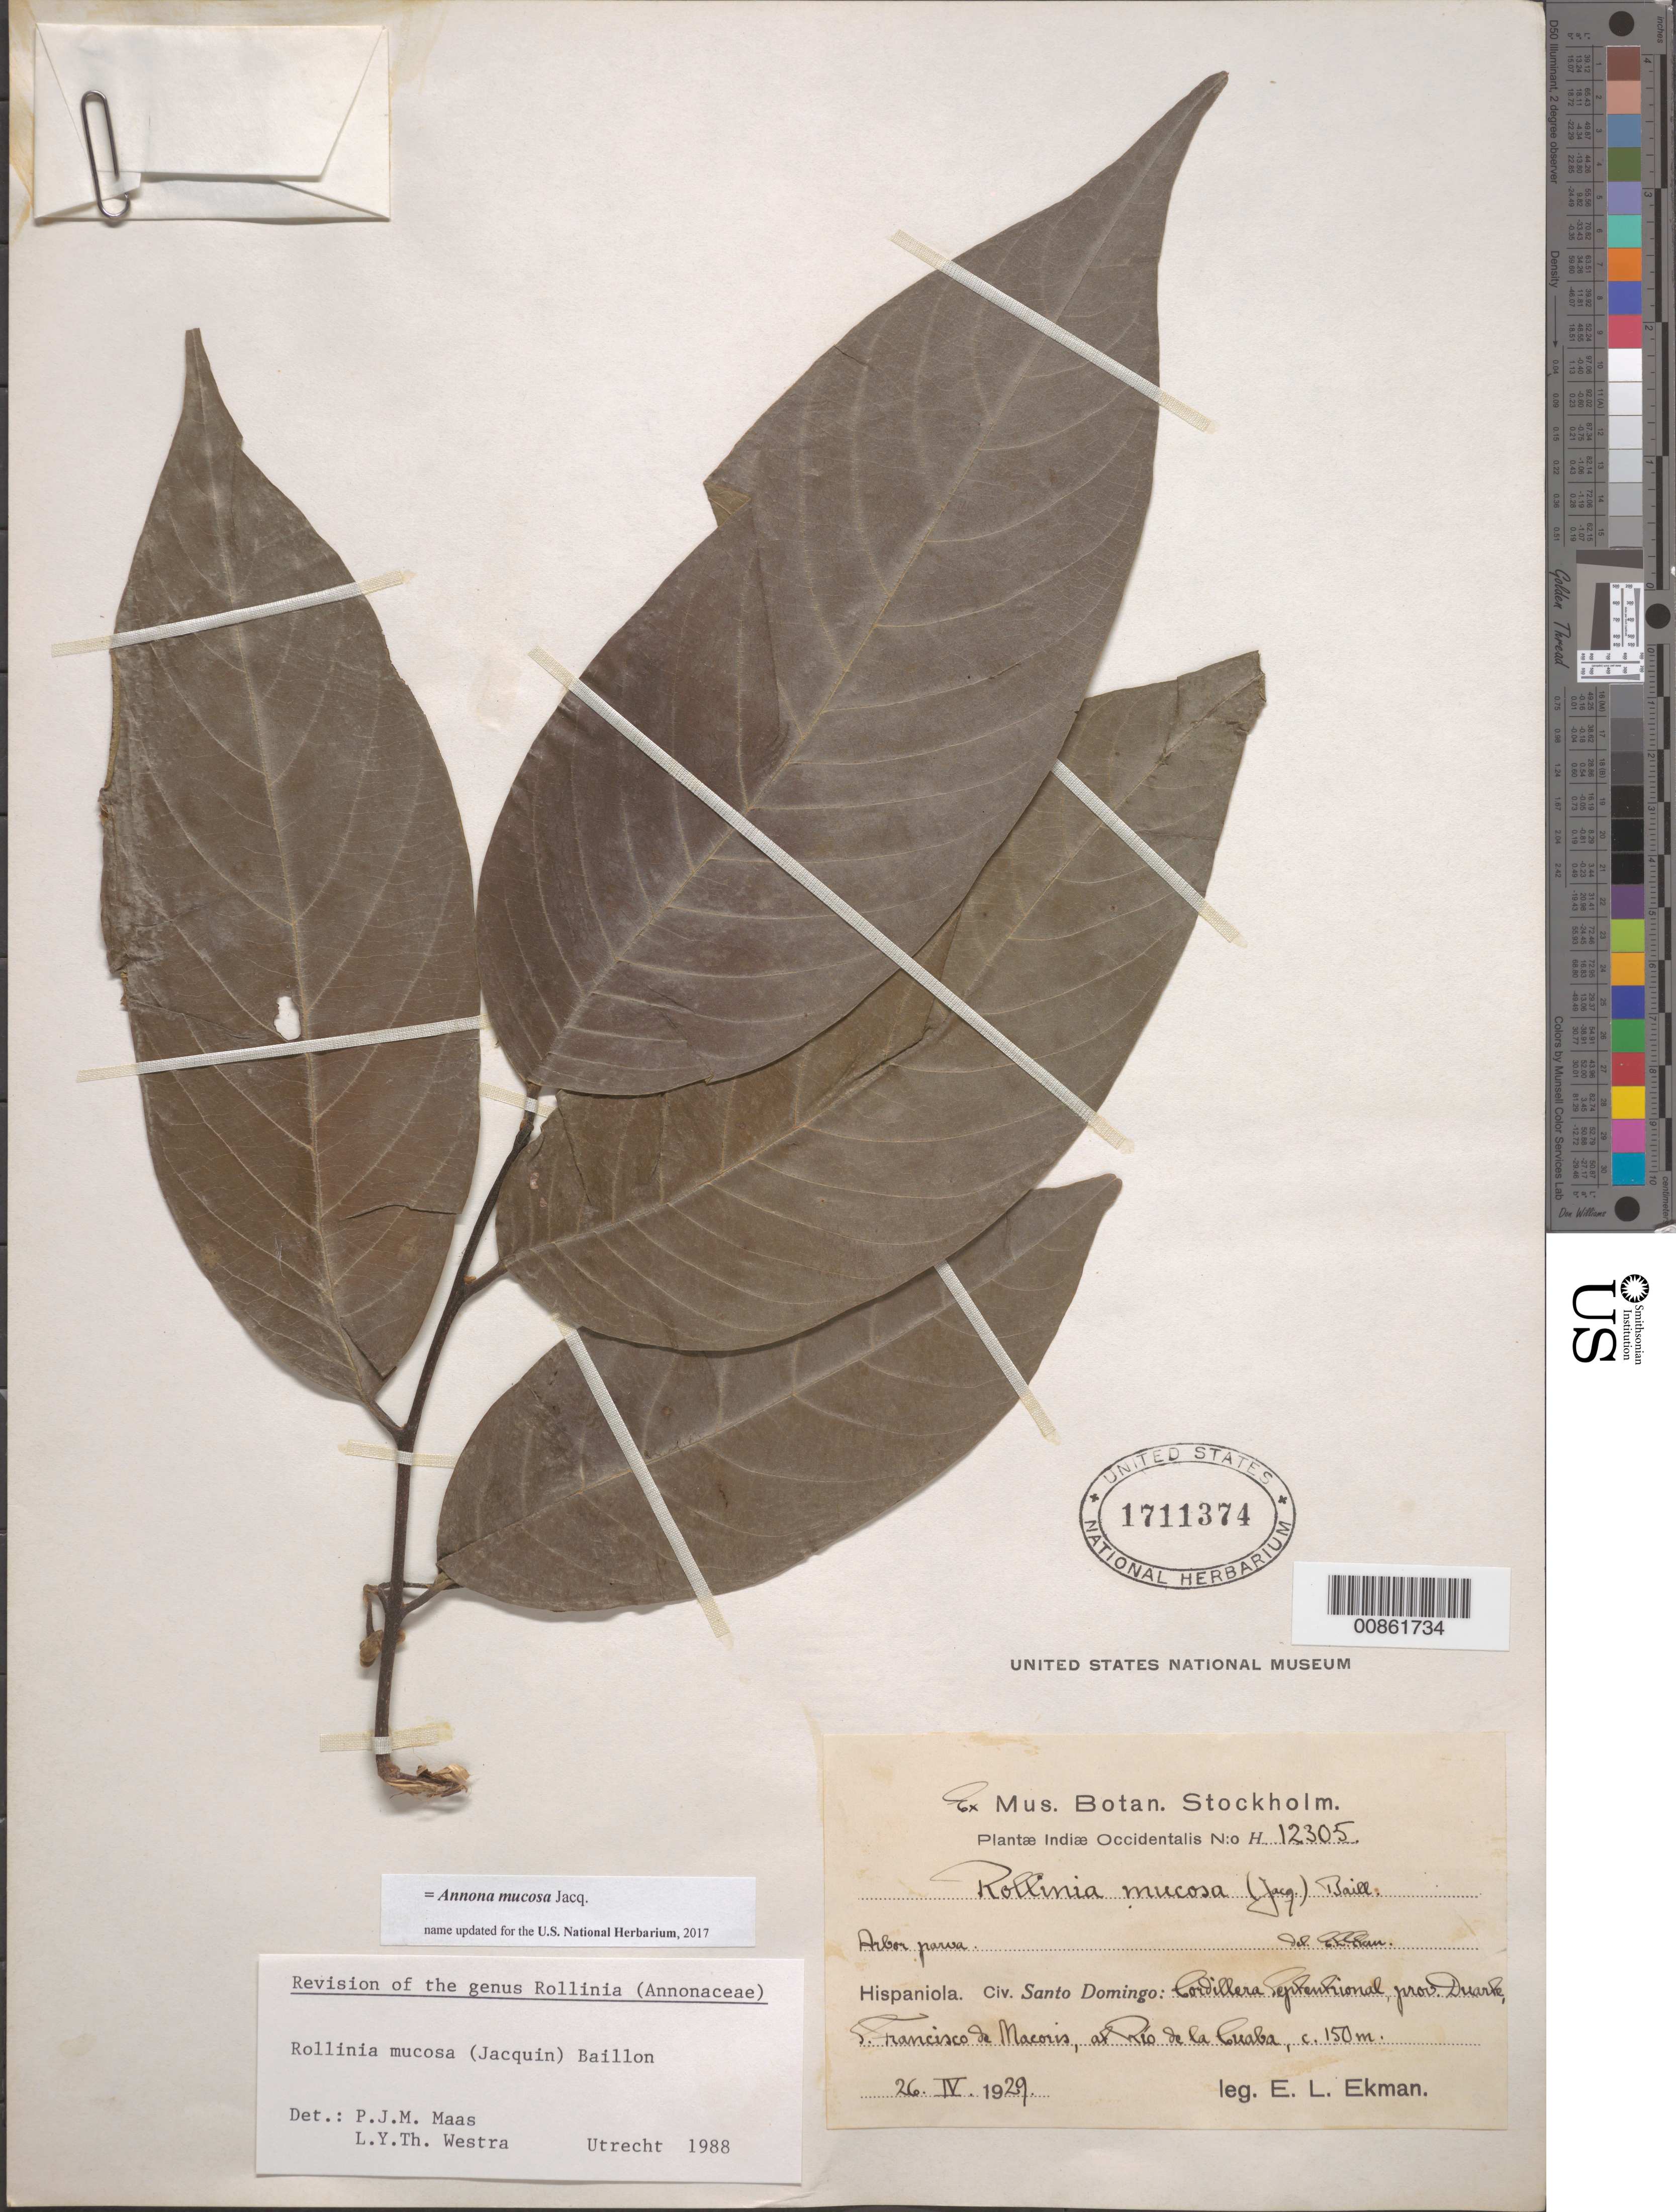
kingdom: Plantae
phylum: Tracheophyta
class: Magnoliopsida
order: Magnoliales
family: Annonaceae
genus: Annona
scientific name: Annona mucosa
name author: Jacq.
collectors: E. L. Ekman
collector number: H 12305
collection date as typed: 26 Apr 1929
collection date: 1929-04-26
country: Dominican Republic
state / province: Duarte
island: Hispaniola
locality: Cordillera Septentrional, S. Francisco de Macoris, at Río de la Cuaba.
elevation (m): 150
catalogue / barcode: US 1711374